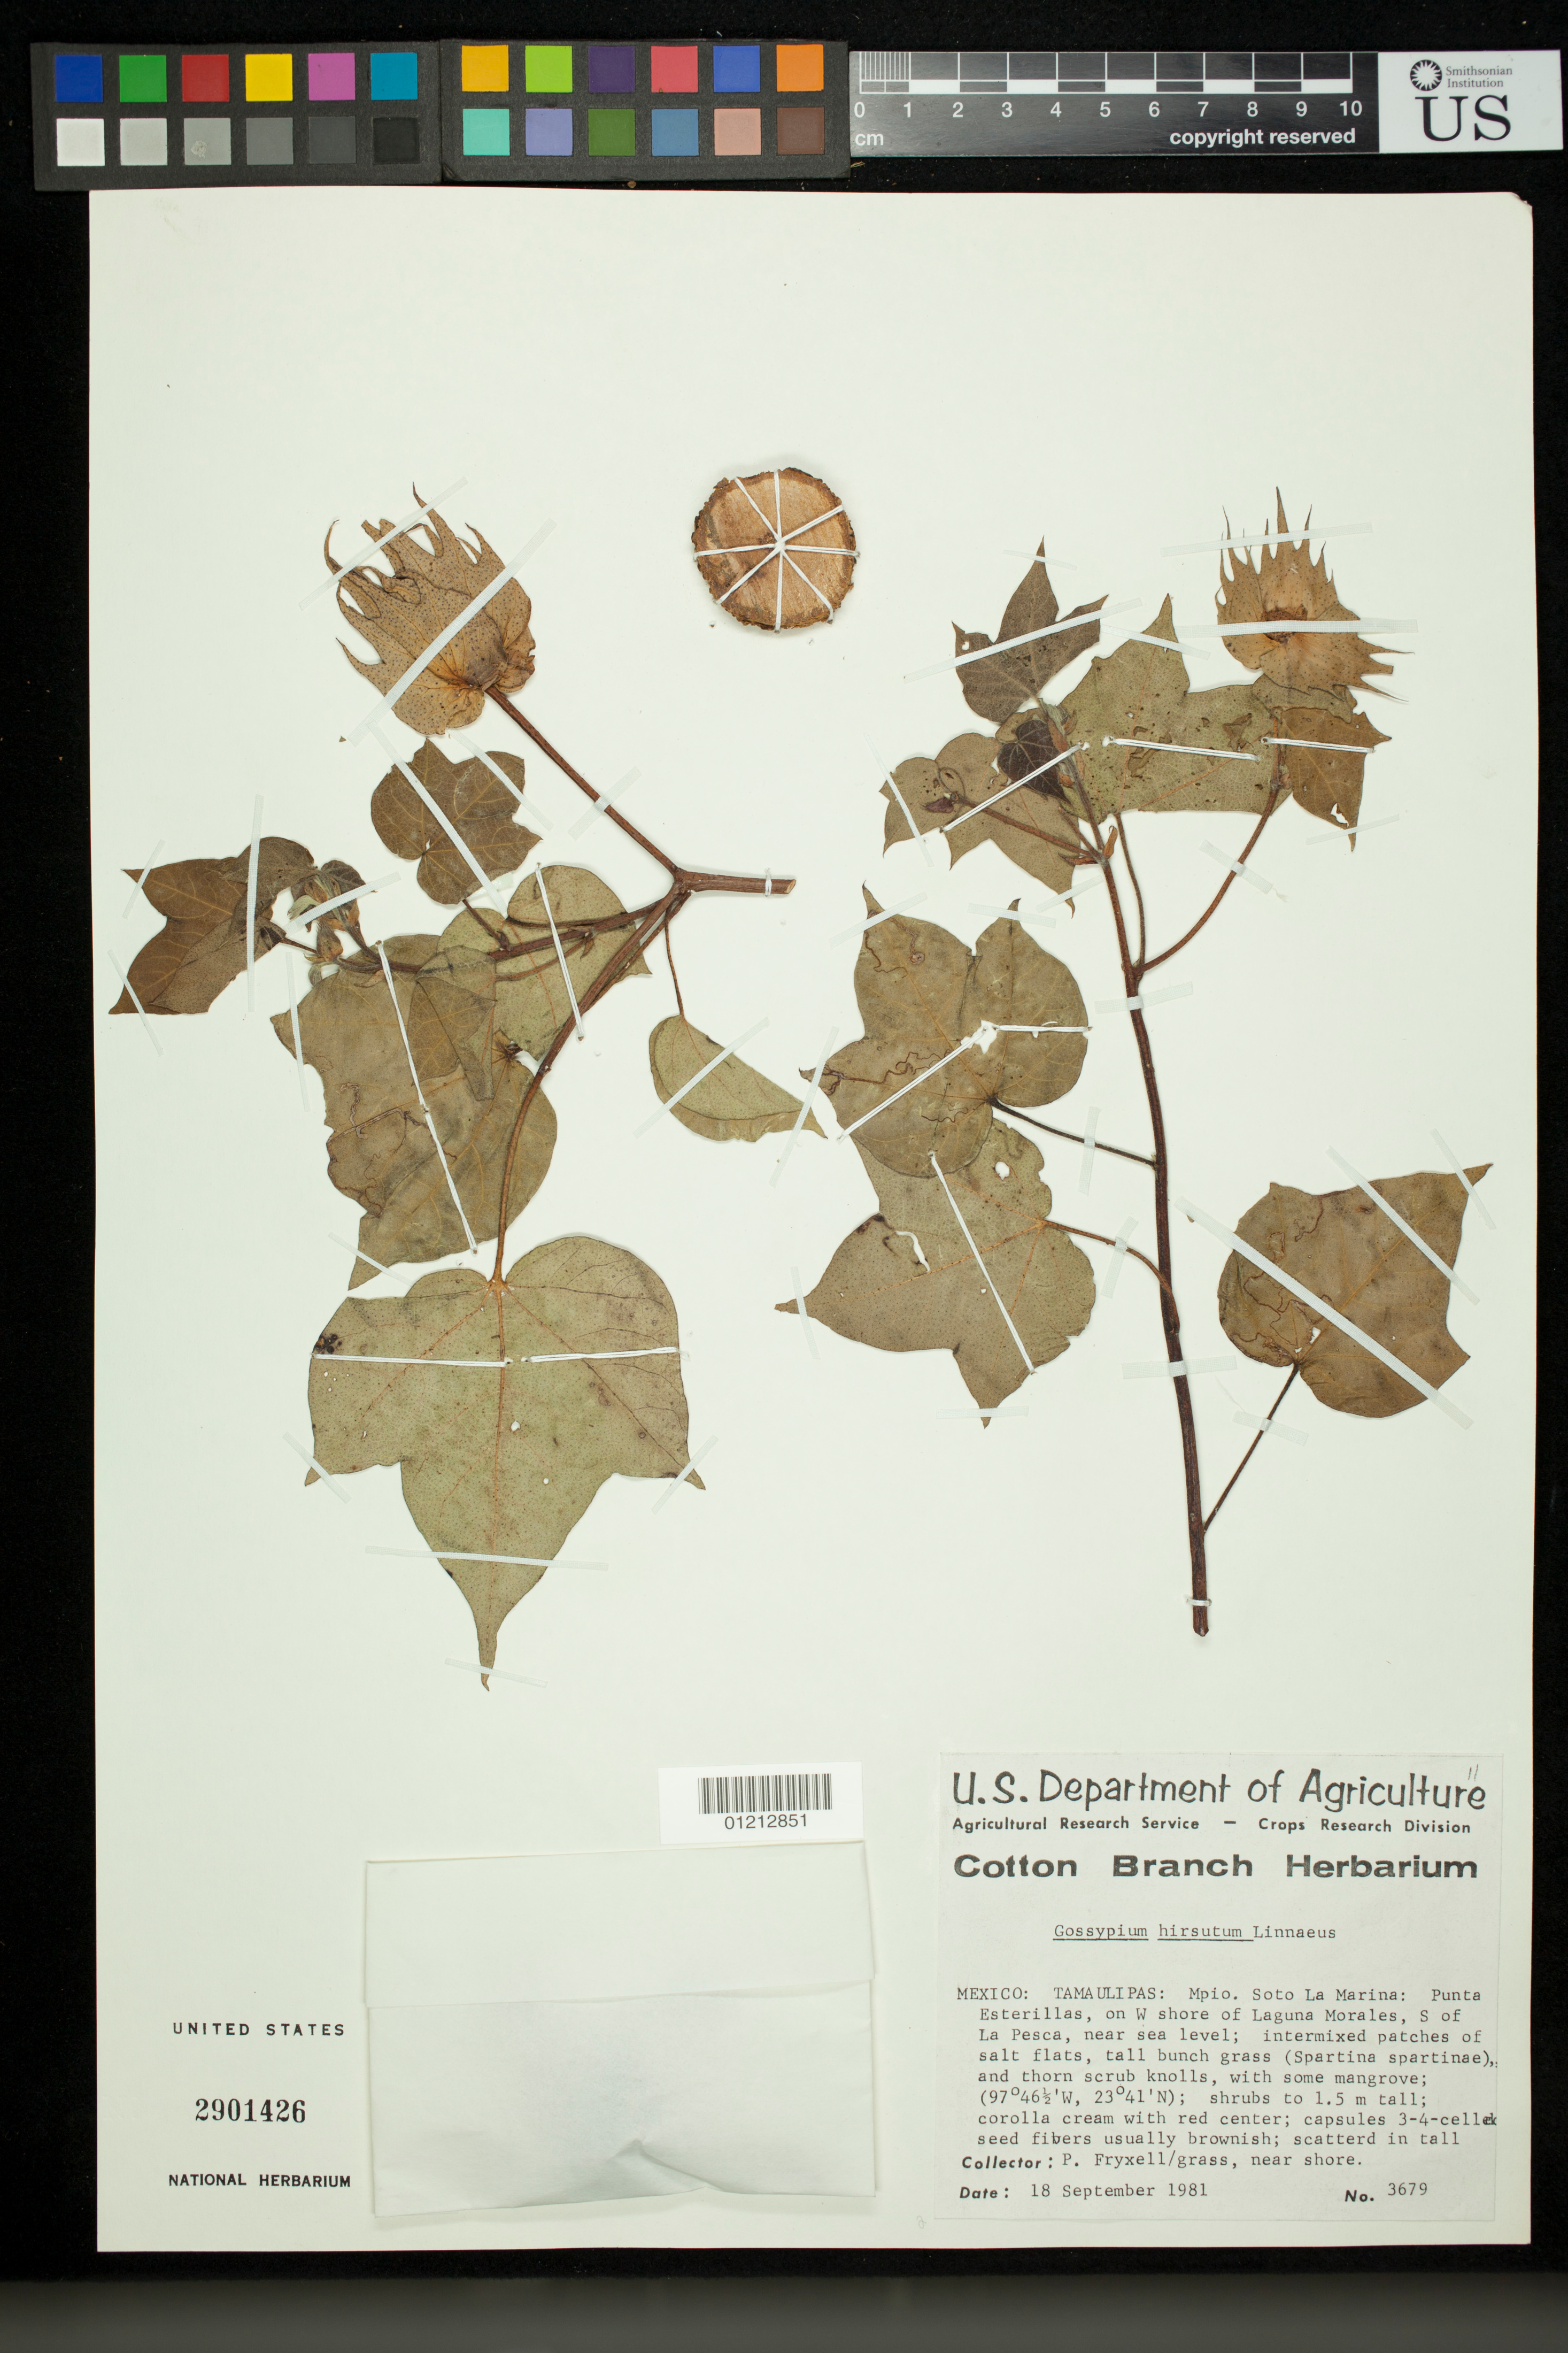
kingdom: Plantae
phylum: Tracheophyta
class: Magnoliopsida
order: Malvales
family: Malvaceae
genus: Gossypium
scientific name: Gossypium hirsutum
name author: L.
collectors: P. A. Fryxell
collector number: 3679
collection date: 1981-09-18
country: Mexico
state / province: Tamaulipas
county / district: Soto La Marina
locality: Punta Esterillas, on W shore of Laguna Morales, S of La Pesca, near sea level; intermixed patches of salt flats, tall bunch grass (Spartina spartinae), and thorn scrub knolls, with some mangrove. Scattered in tall grass, near shore.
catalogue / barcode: US 2901426